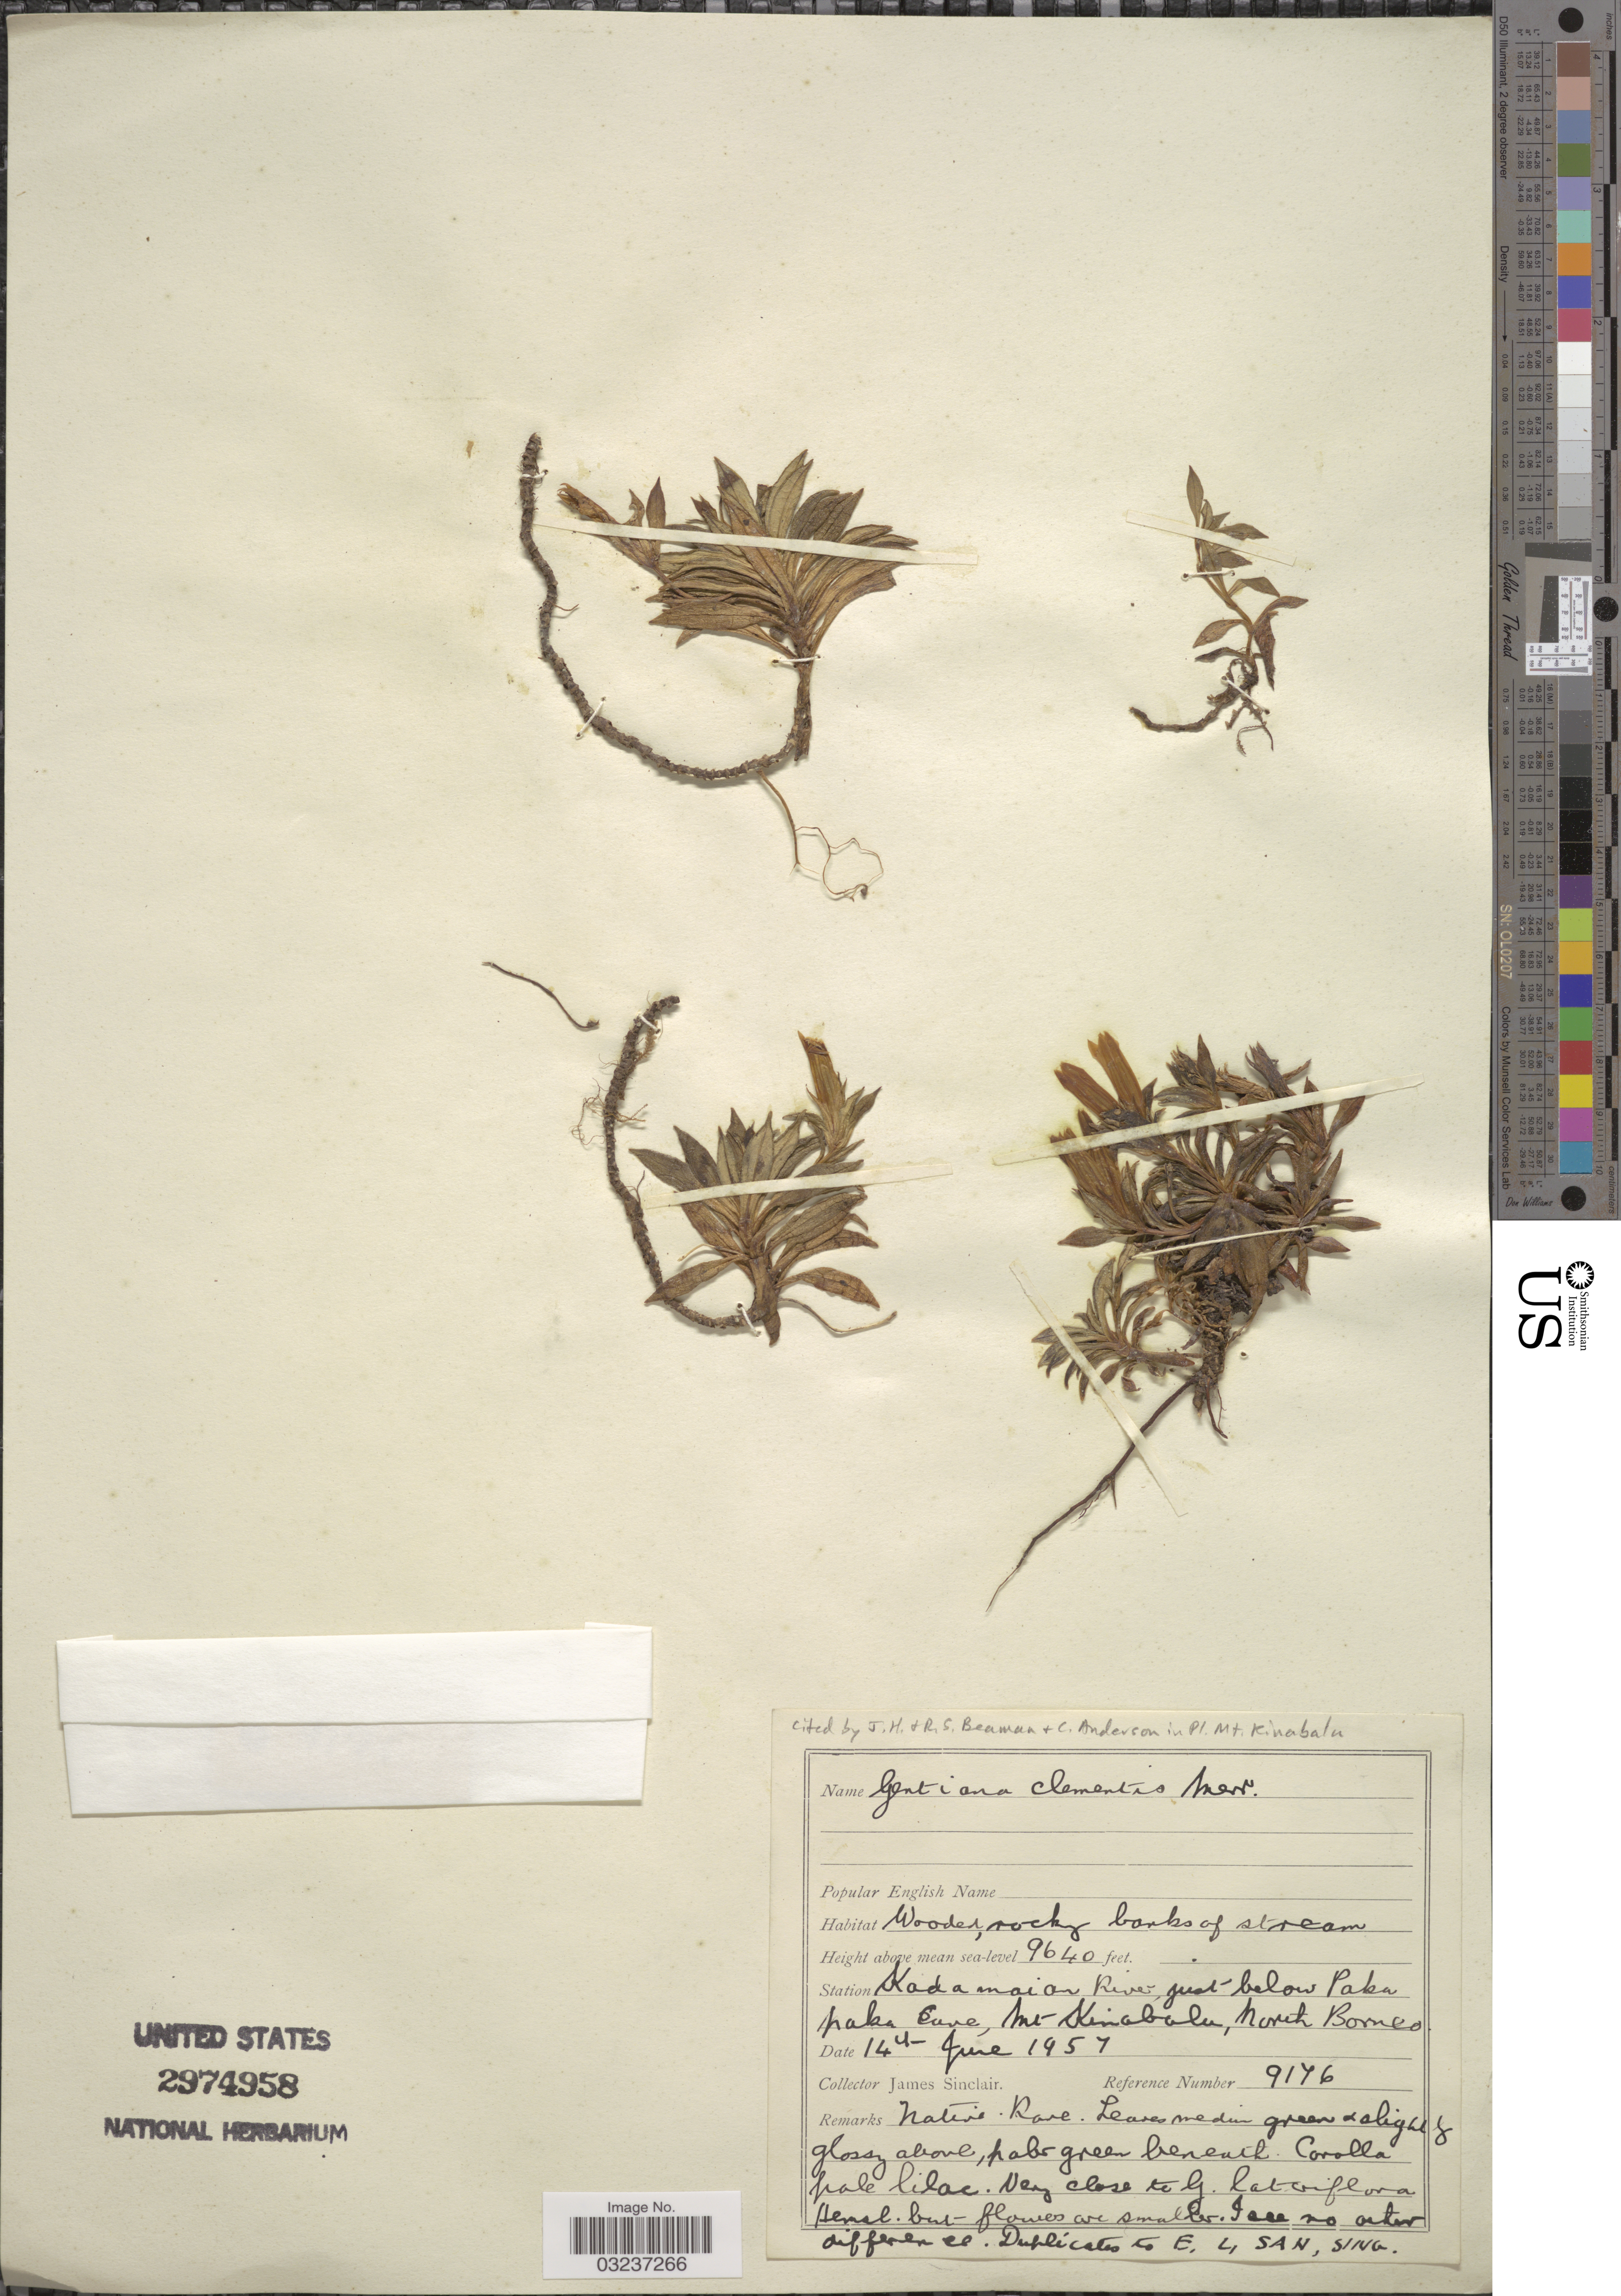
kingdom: Plantae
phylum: Tracheophyta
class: Magnoliopsida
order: Gentianales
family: Gentianaceae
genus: Gentiana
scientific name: Gentiana clementis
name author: Merr.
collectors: J. Sinclair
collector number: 9176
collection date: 1957-06-14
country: Malaysia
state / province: Sabah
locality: Station Kadamaian River, just below Paka Paka Cave, Mt. Kinabalu, North Borneo.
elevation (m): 2938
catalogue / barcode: US 2974958